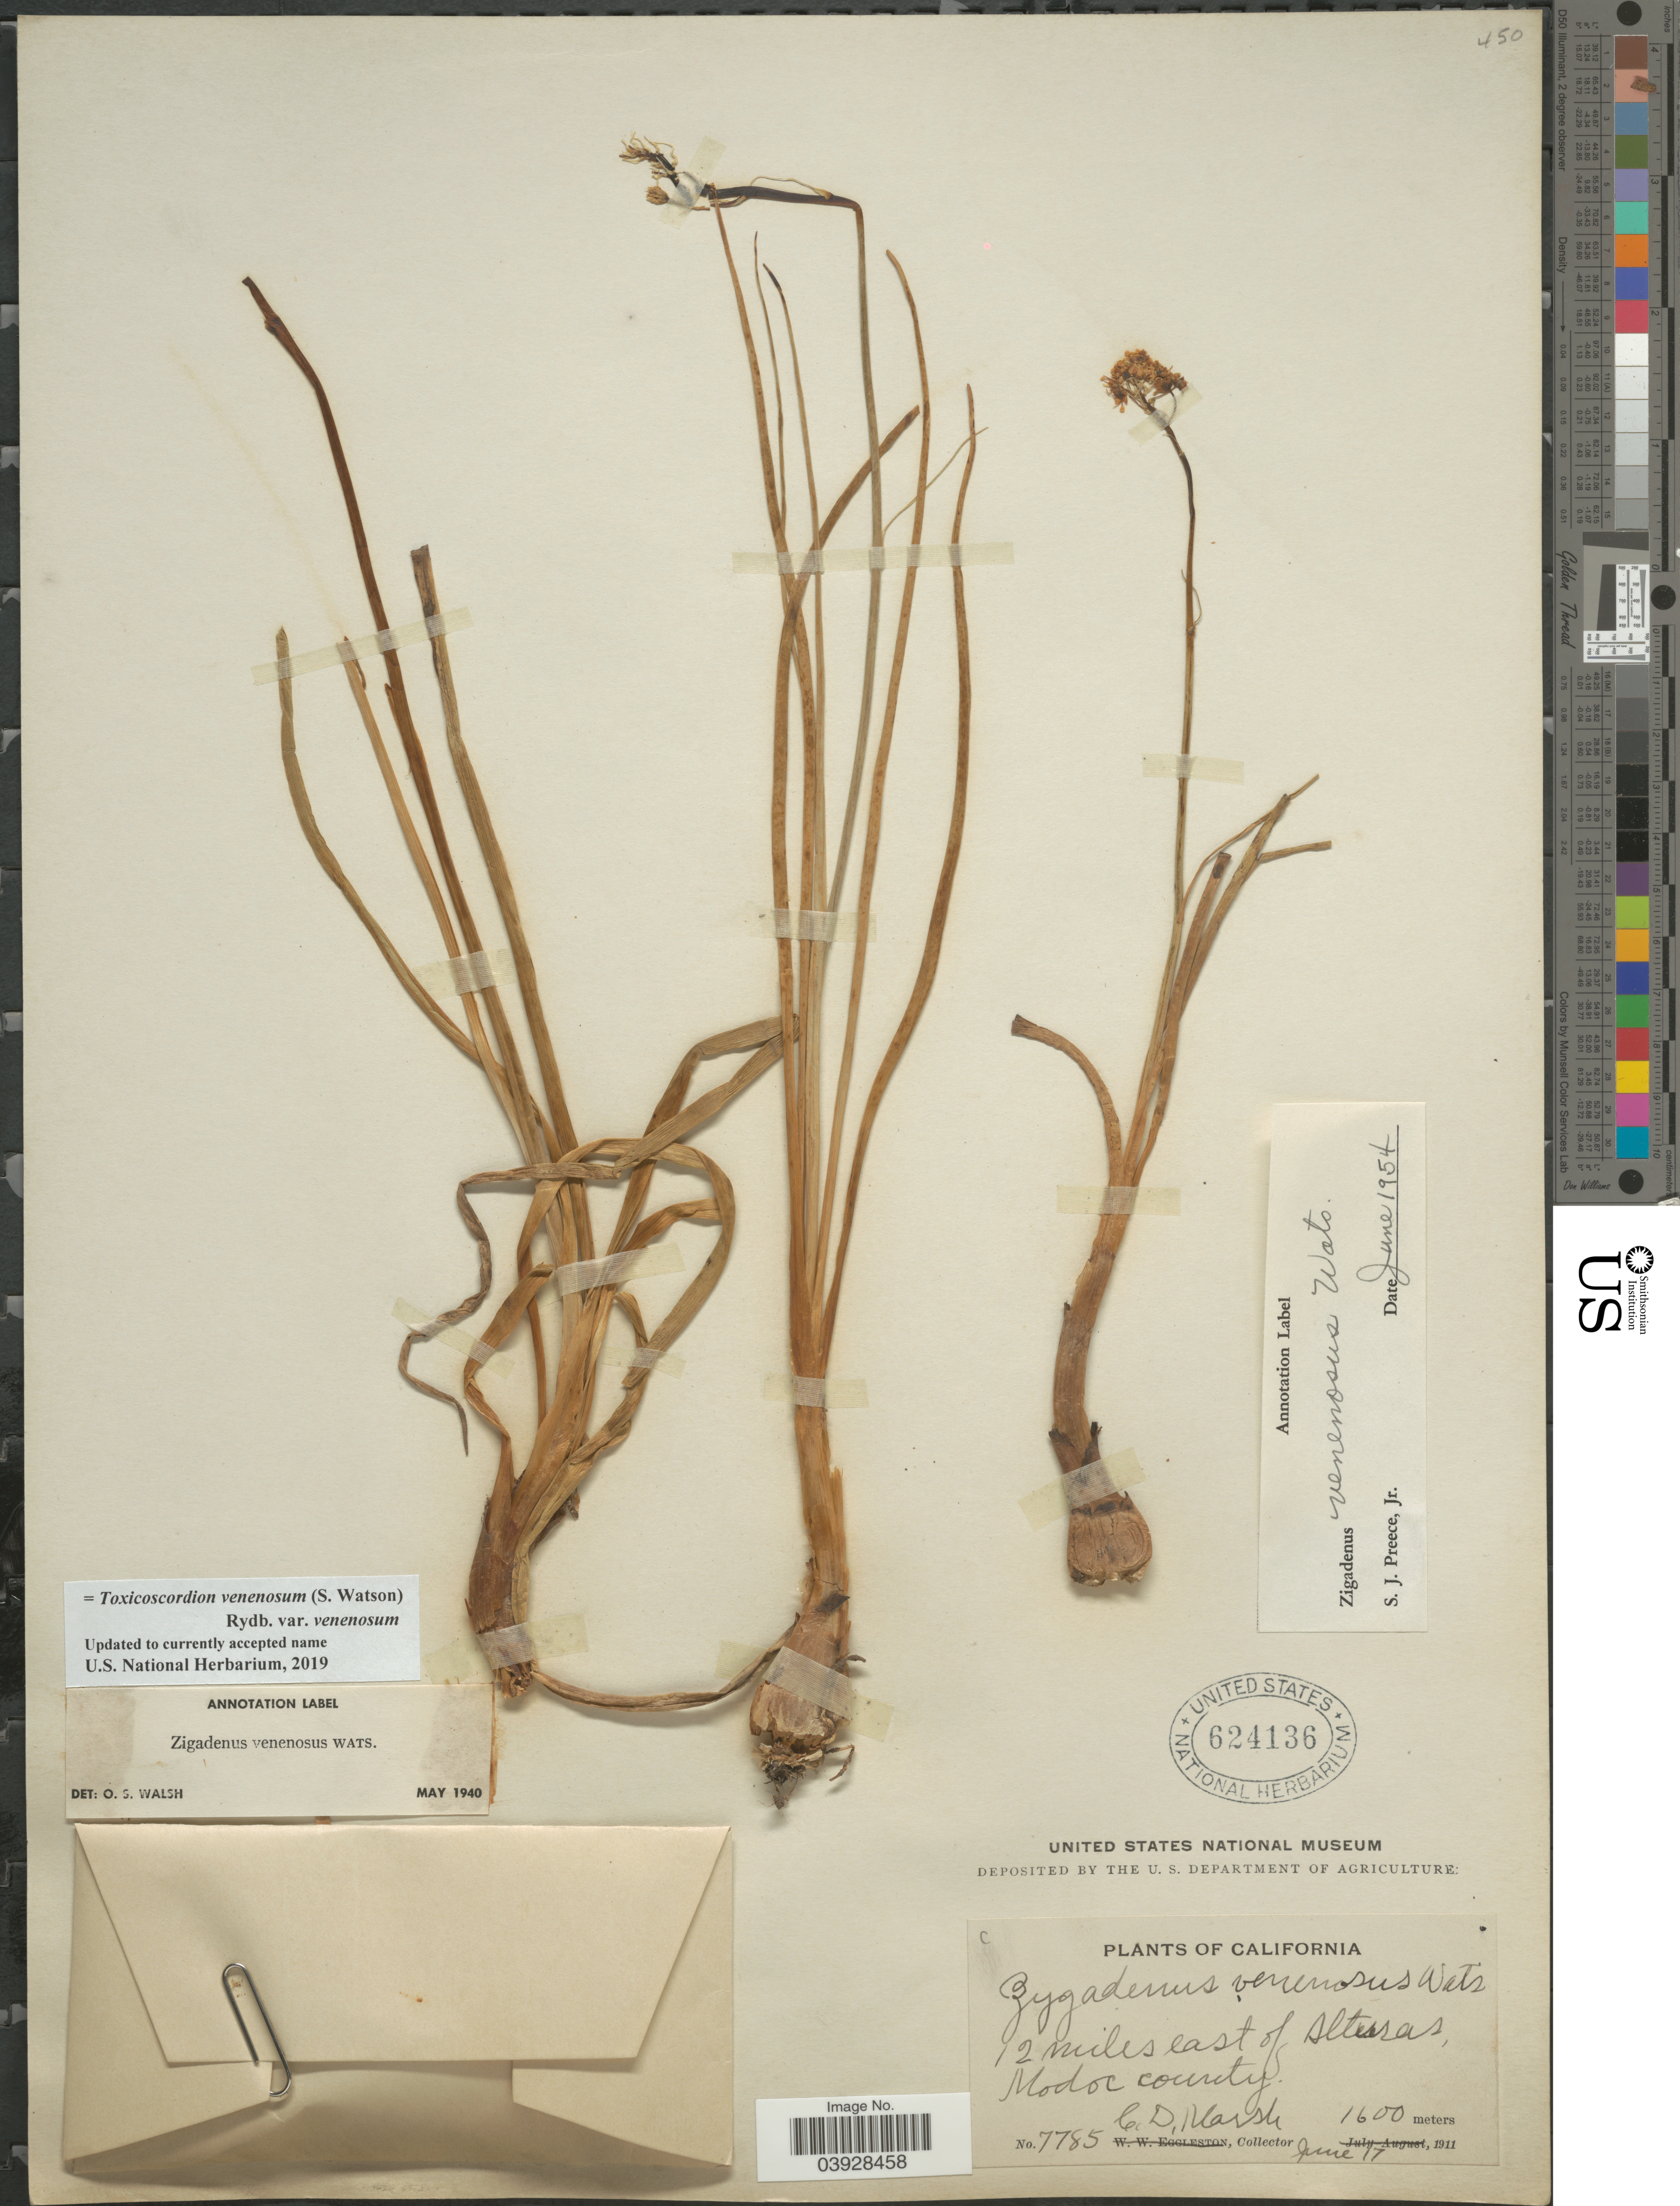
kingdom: Plantae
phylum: Tracheophyta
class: Liliopsida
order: Liliales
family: Melanthiaceae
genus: Toxicoscordion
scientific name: Toxicoscordion venenosum var. gramineum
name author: (Rydb.) Brasher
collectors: C. D. Marsh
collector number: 7785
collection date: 1911-06-17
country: United States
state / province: California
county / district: Modoc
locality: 12 miles east of Alturas, Modoc county.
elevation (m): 1600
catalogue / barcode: US 624136